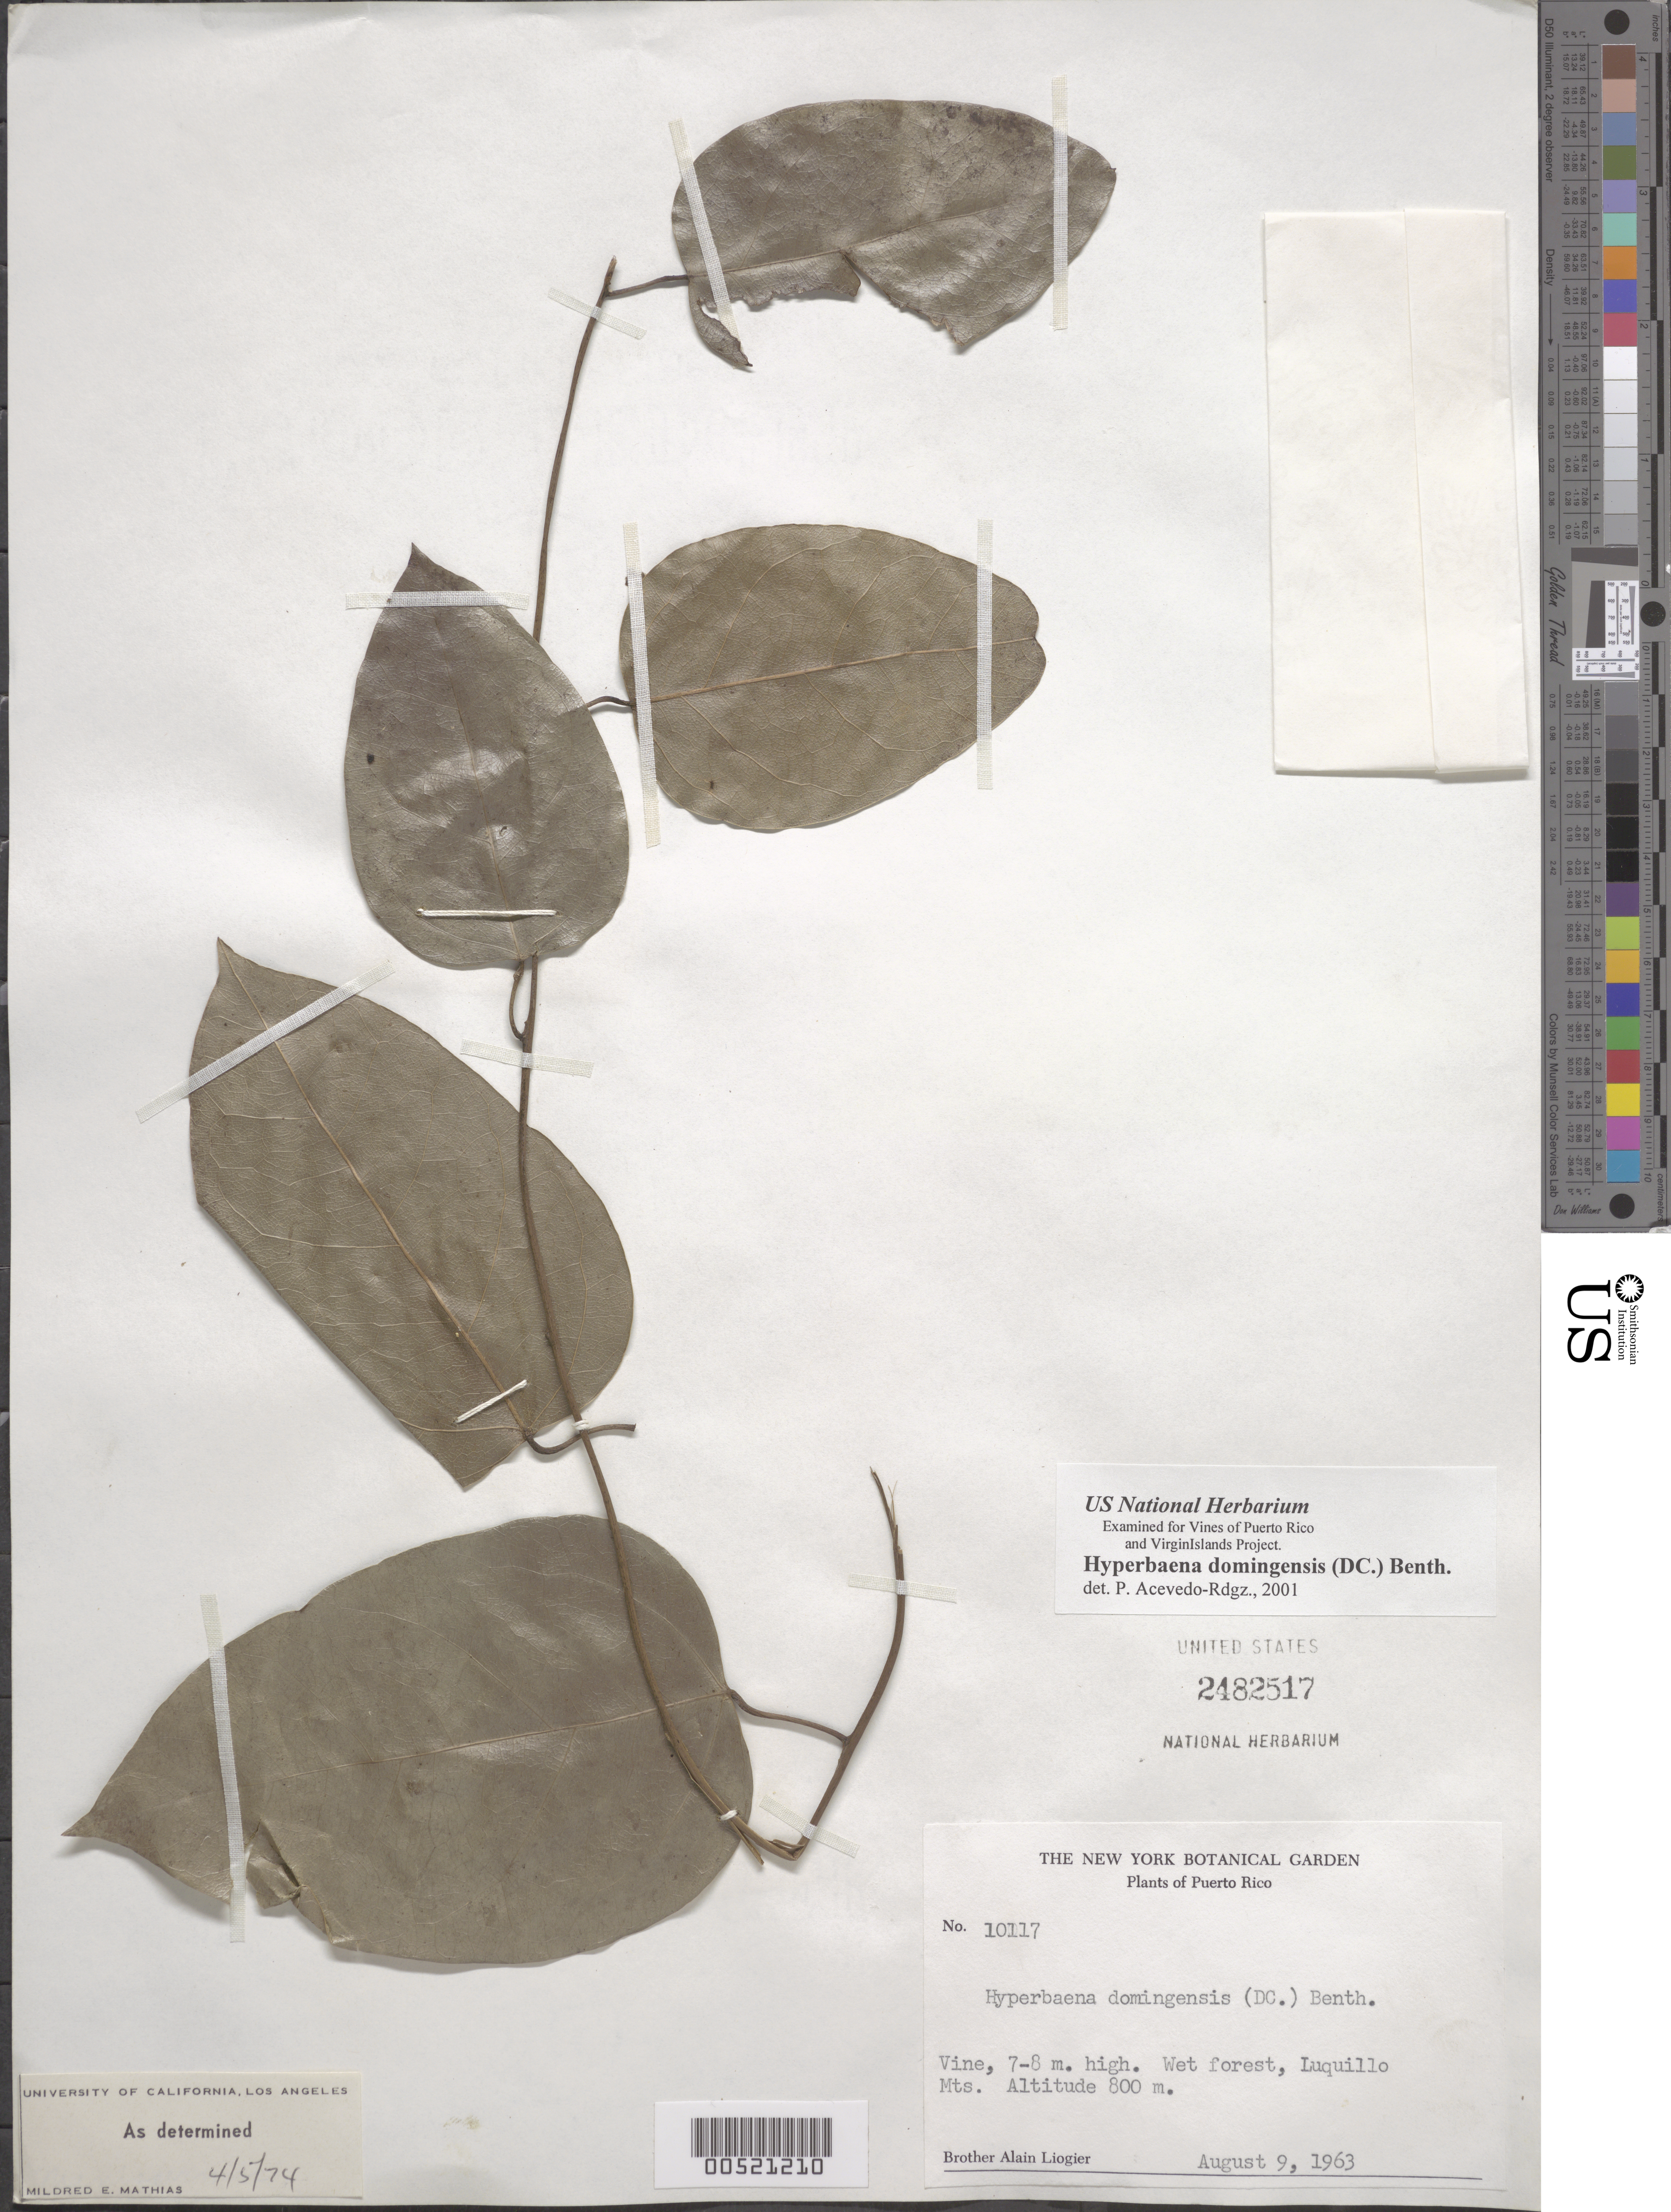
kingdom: Plantae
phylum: Tracheophyta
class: Magnoliopsida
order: Ranunculales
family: Menispermaceae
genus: Hyperbaena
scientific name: Hyperbaena domingensis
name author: (DC.) Benth.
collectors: A. H. Liogier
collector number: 10117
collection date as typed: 09 Aug 1963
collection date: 1963-08-09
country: Puerto Rico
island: Greater Antilles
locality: Luquillo Mountains. Wet forest.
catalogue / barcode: US 2482517